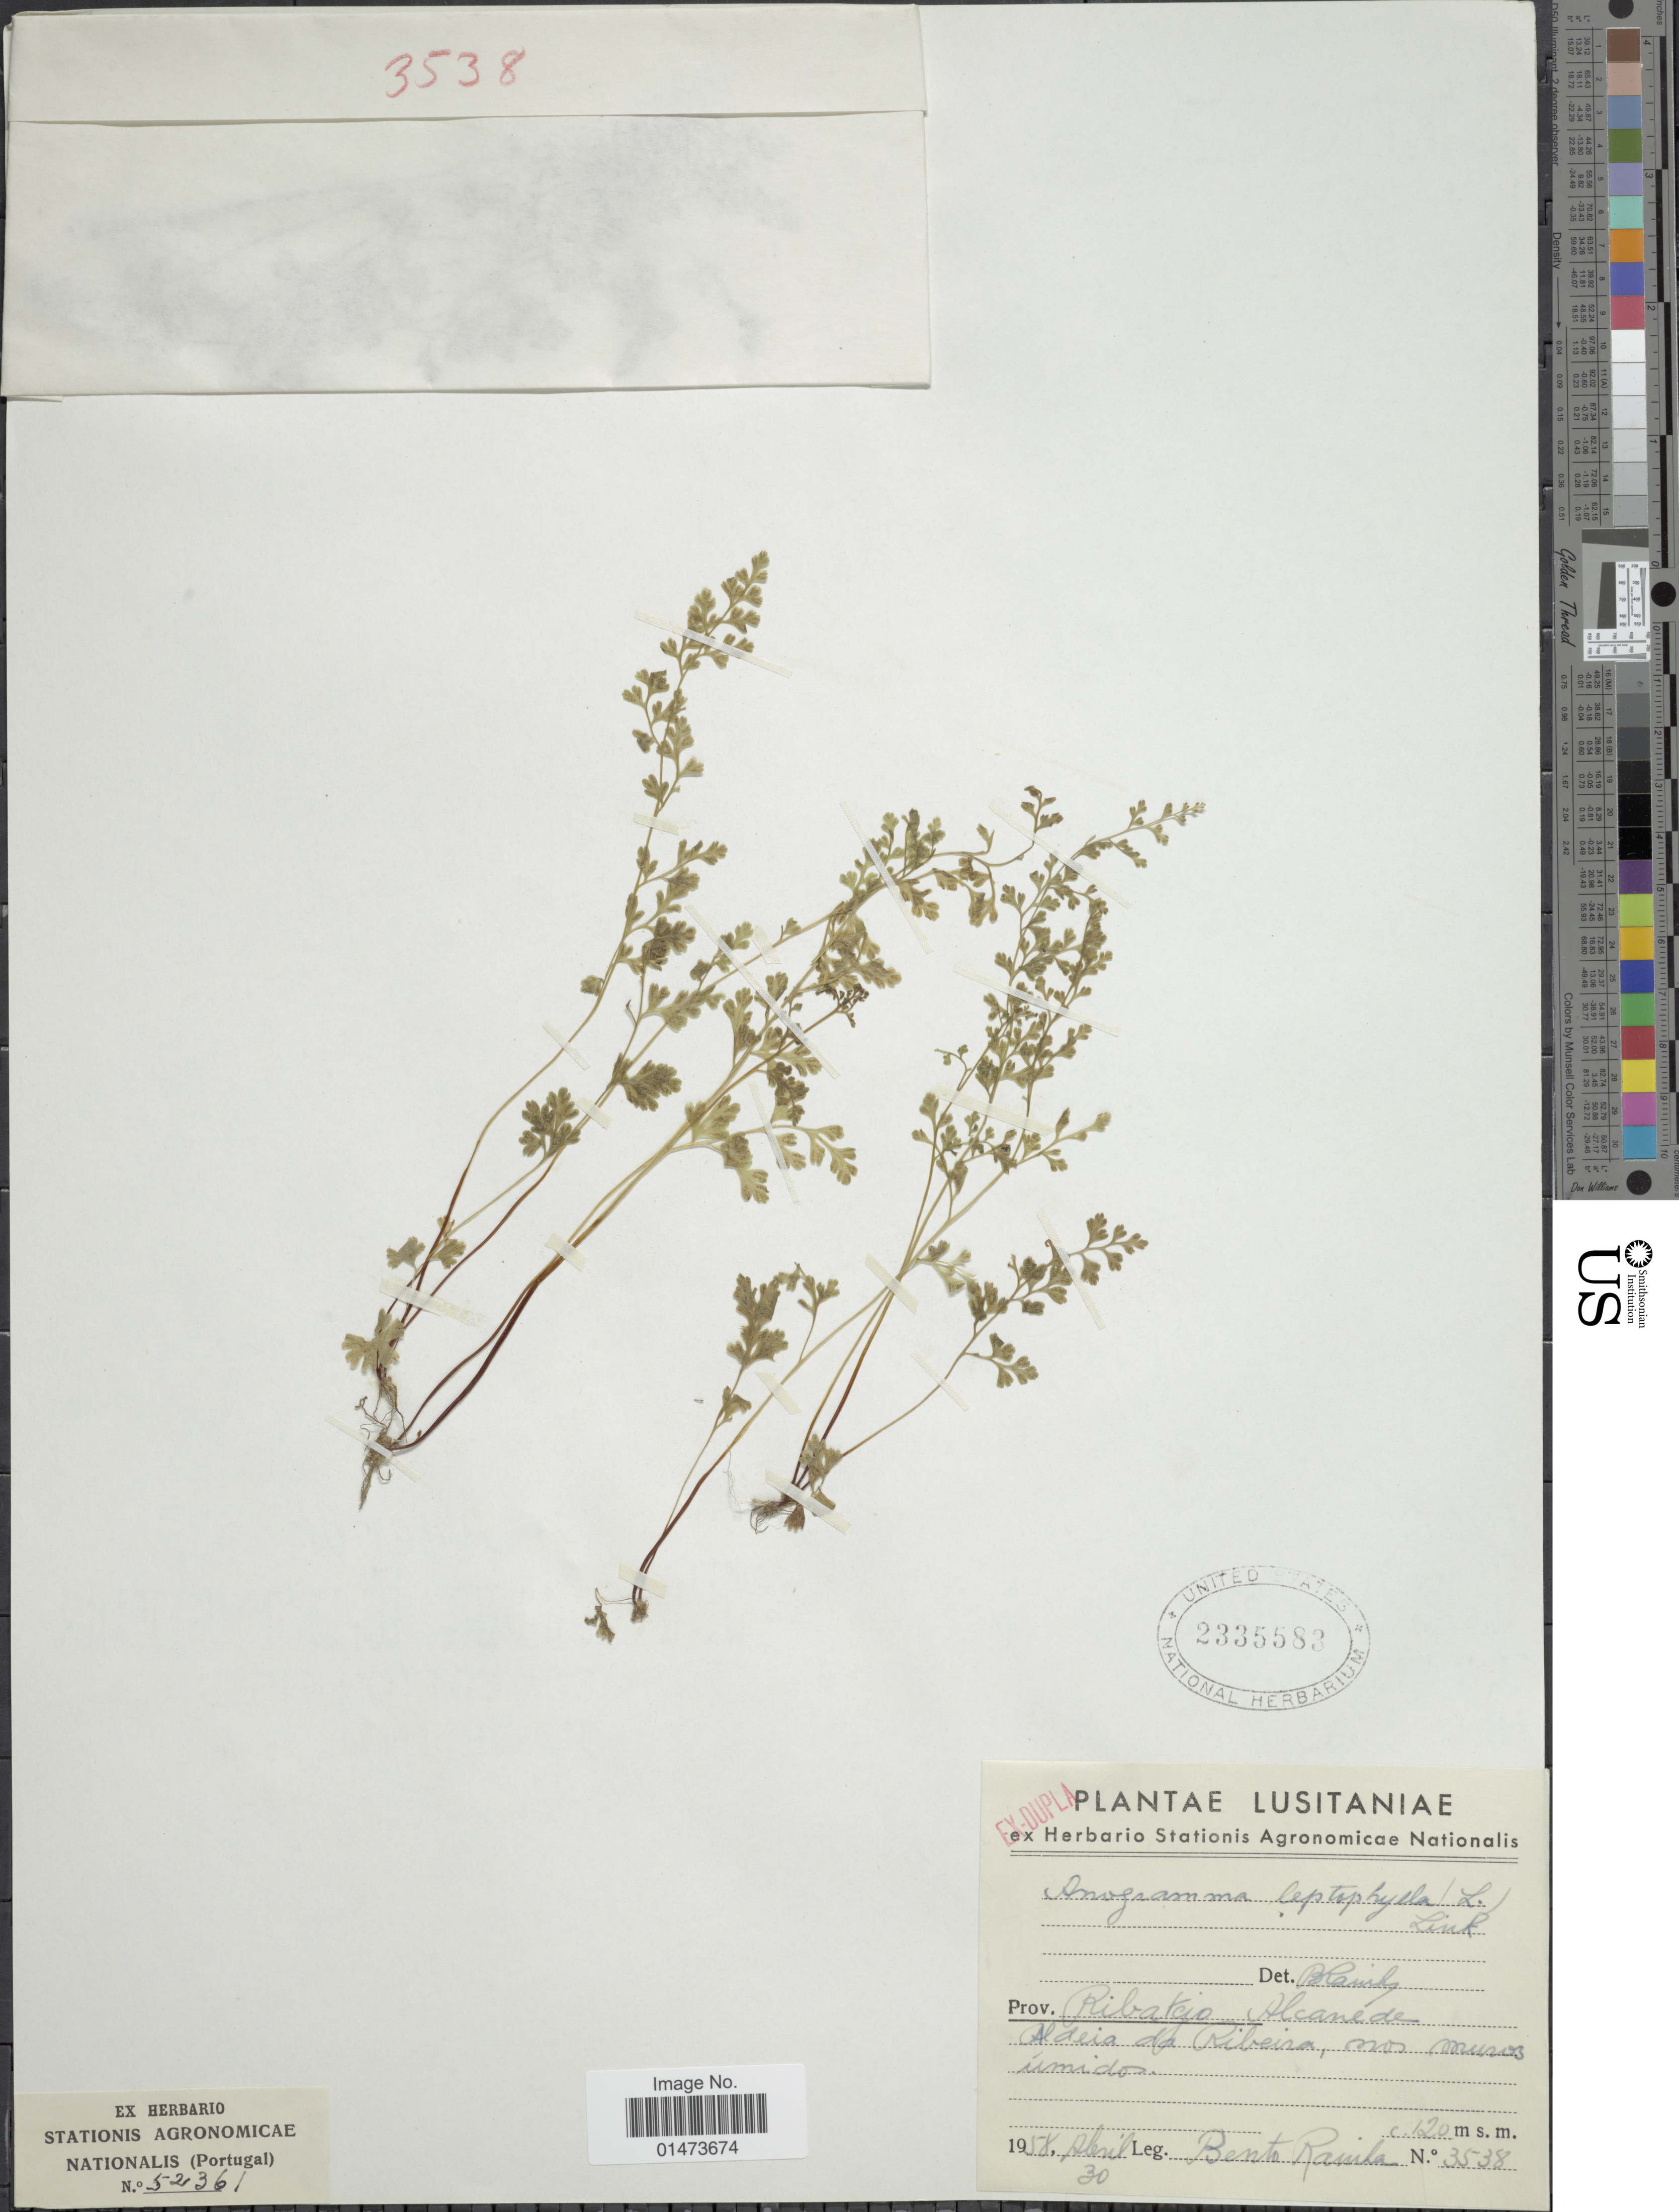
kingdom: Plantae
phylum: Tracheophyta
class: Polypodiopsida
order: Polypodiales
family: Pteridaceae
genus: Anogramma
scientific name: Anogramma leptophylla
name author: (L.) Link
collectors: B. Rainha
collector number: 3538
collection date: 1958-04-30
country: Portugal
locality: Prov. Ribatcio Alcanede. Aldeia da Ribeira, mos muros úmidos. [interpreted]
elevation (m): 120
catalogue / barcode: US 2335583